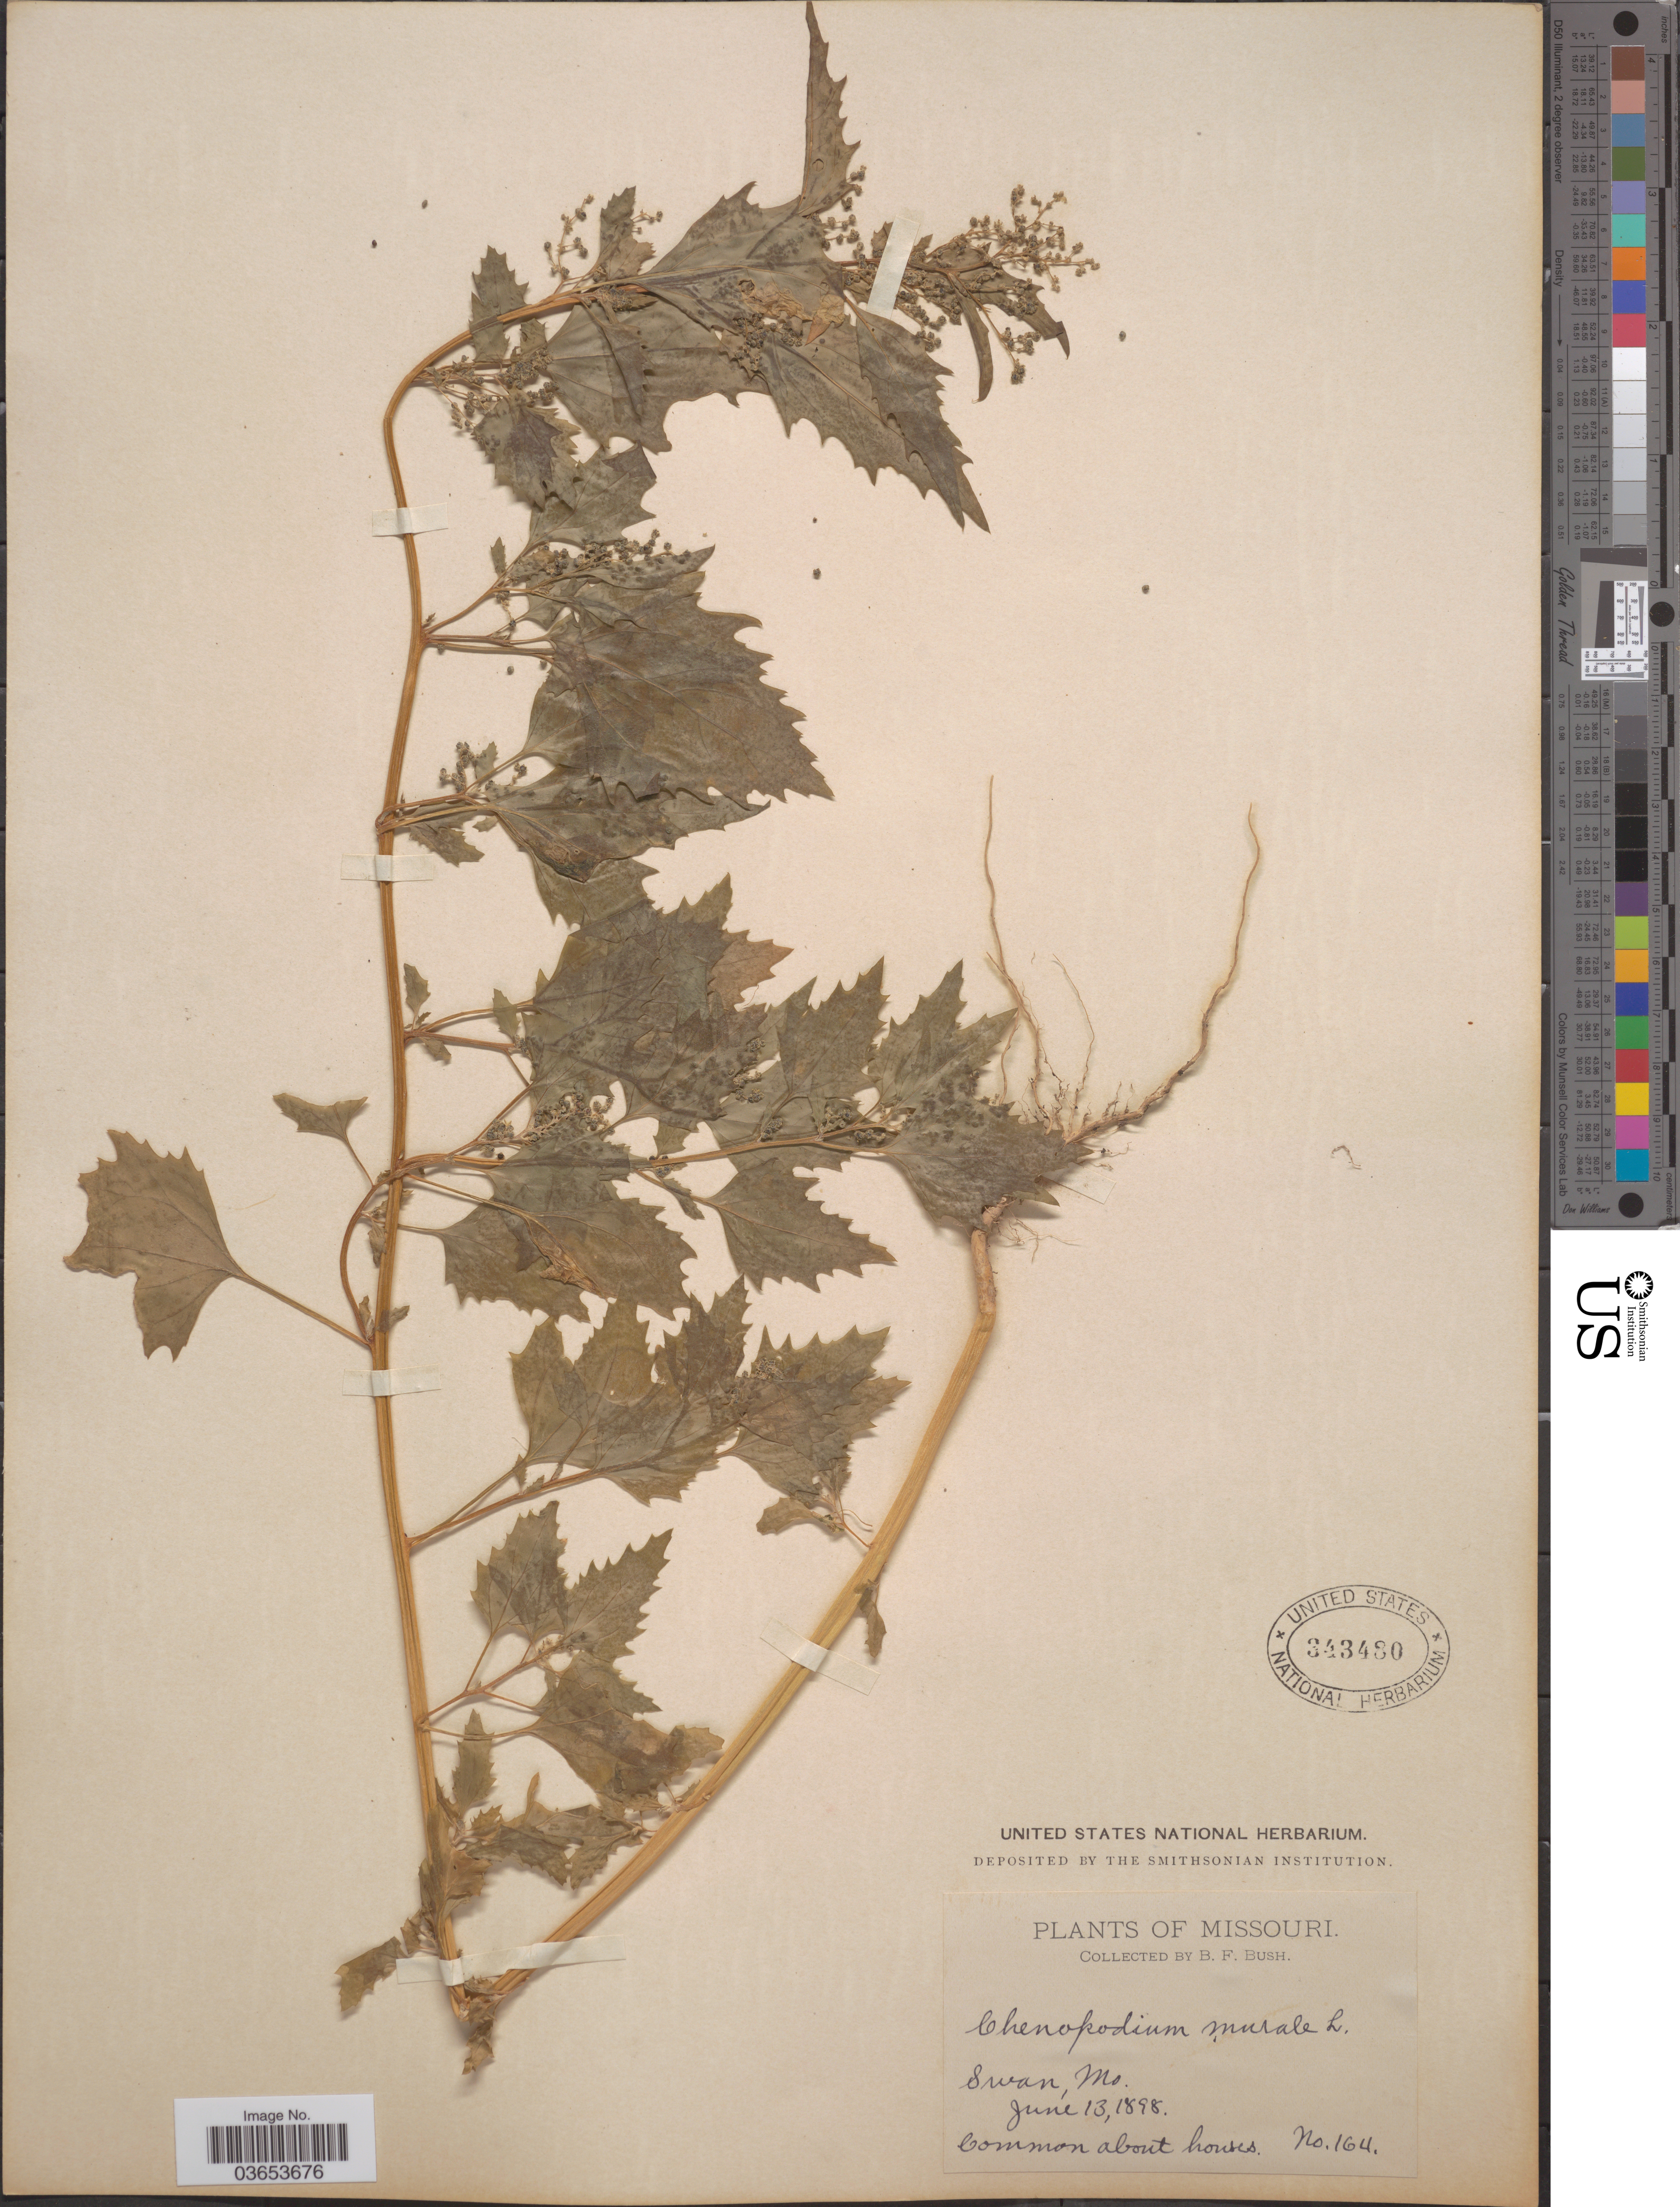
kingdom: Plantae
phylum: Tracheophyta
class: Magnoliopsida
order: Caryophyllales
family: Amaranthaceae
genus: Chenopodium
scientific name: Chenopodium murale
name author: L.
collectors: B. F. Bush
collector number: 164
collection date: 1898-06-13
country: United States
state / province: Missouri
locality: Swan.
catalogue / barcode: US 343480